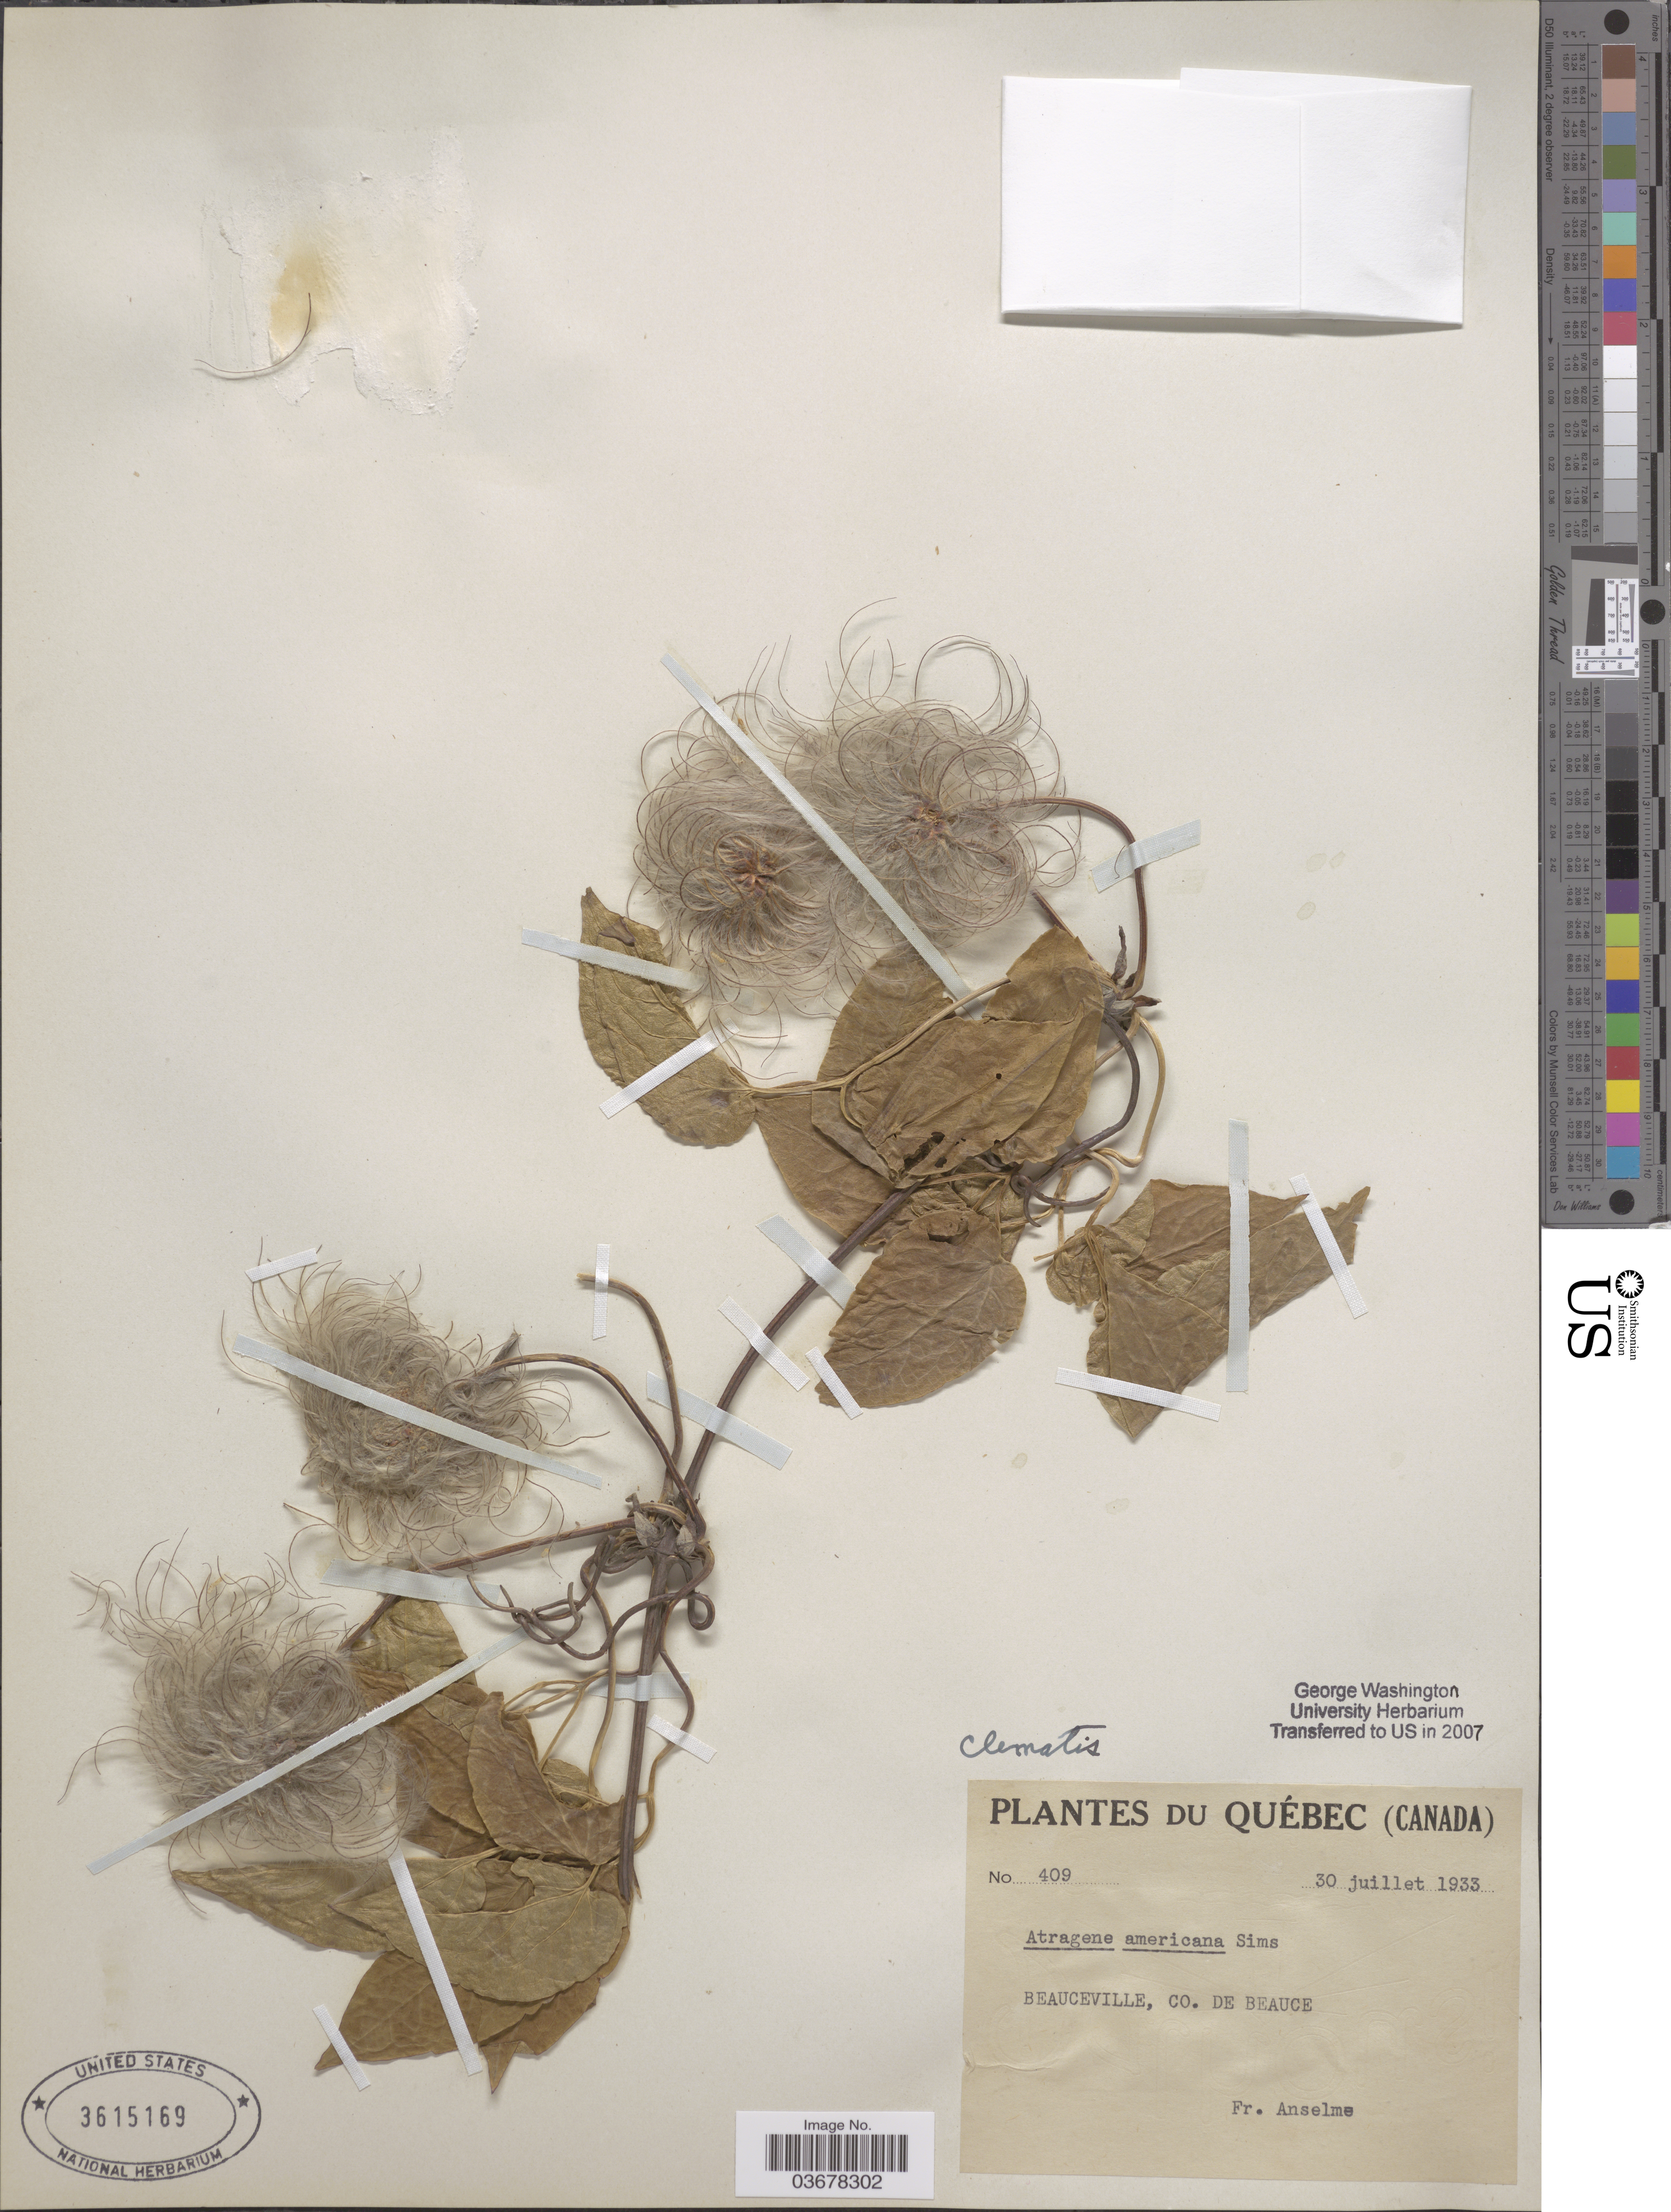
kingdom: Plantae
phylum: Tracheophyta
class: Magnoliopsida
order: Ranunculales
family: Ranunculaceae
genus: Clematis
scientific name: Clematis verticillaris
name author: DC.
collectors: Anselme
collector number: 409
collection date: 1933-07-30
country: Canada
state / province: Quebec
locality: Beauceville, Co. de Beauce.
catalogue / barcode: US 3615169